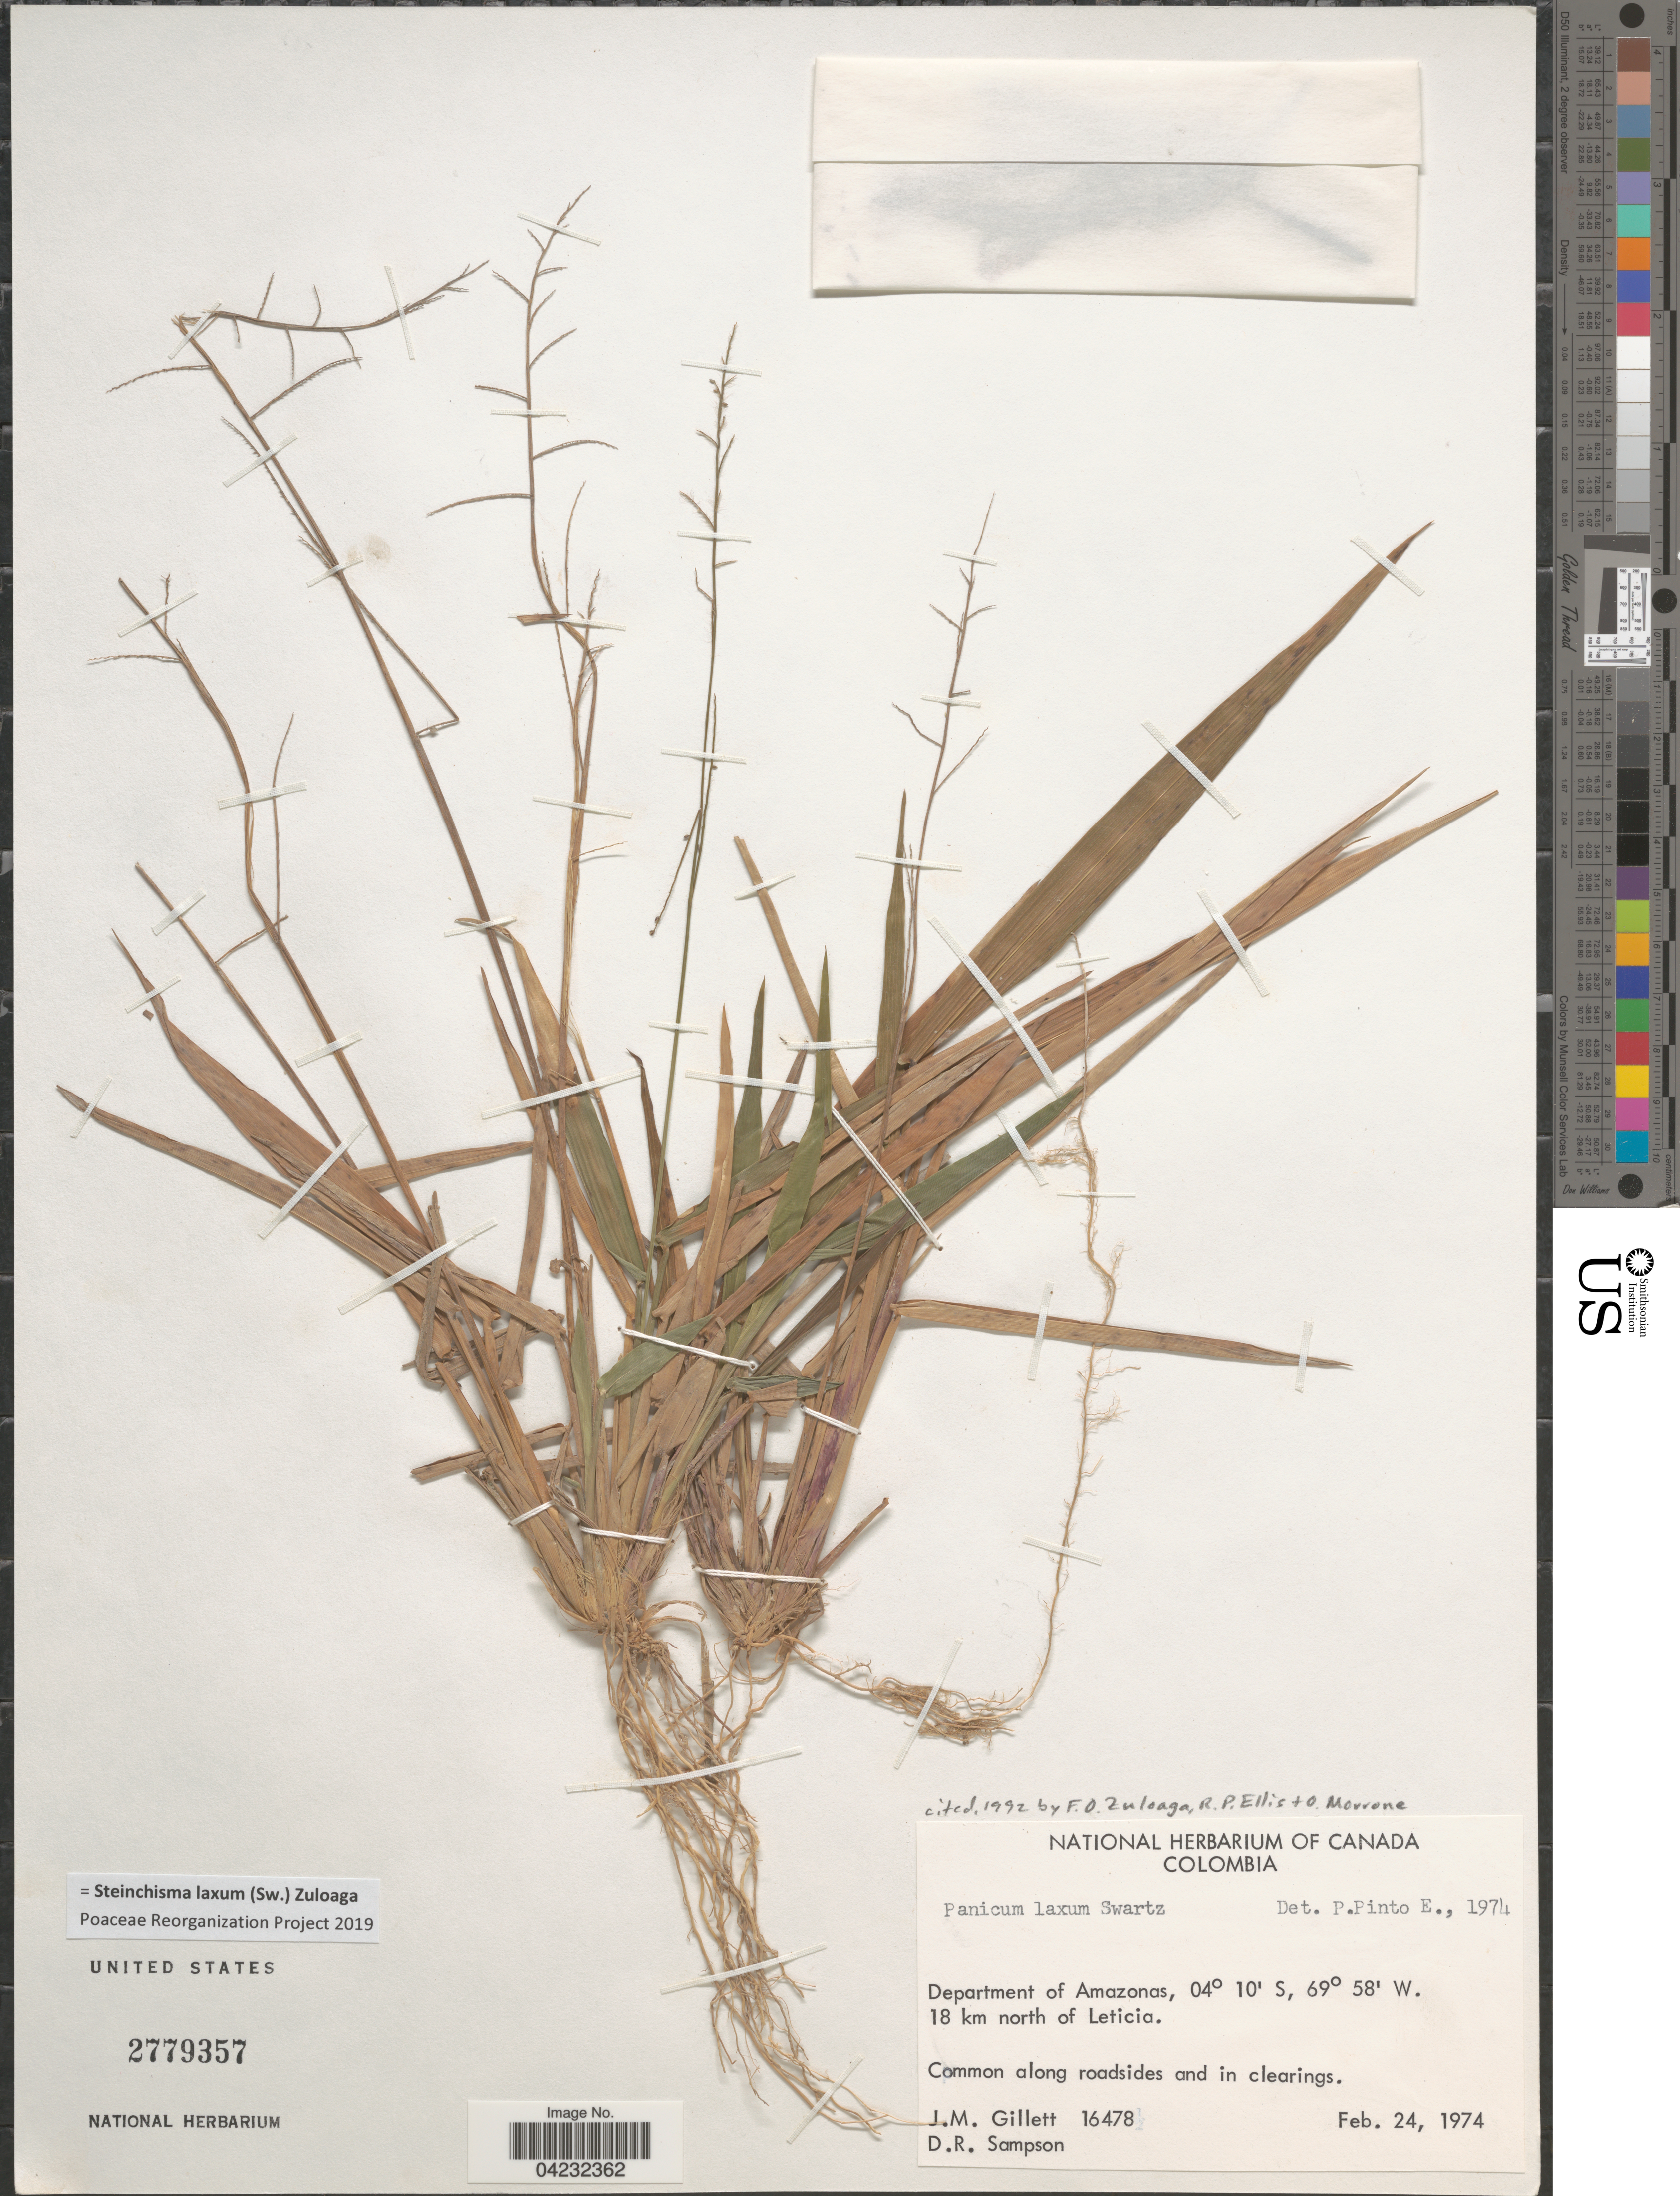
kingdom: Plantae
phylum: Tracheophyta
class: Liliopsida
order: Poales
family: Poaceae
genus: Steinchisma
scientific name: Steinchisma laxum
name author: (Sw.) Zuloaga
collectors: J. M. Gillett & D. Sampson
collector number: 16478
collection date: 1974-02-24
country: Colombia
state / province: Amazônas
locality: Department of Amazonas. 18 km north of Leticia. Common along roadsides and in clearings.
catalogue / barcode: US 2779357